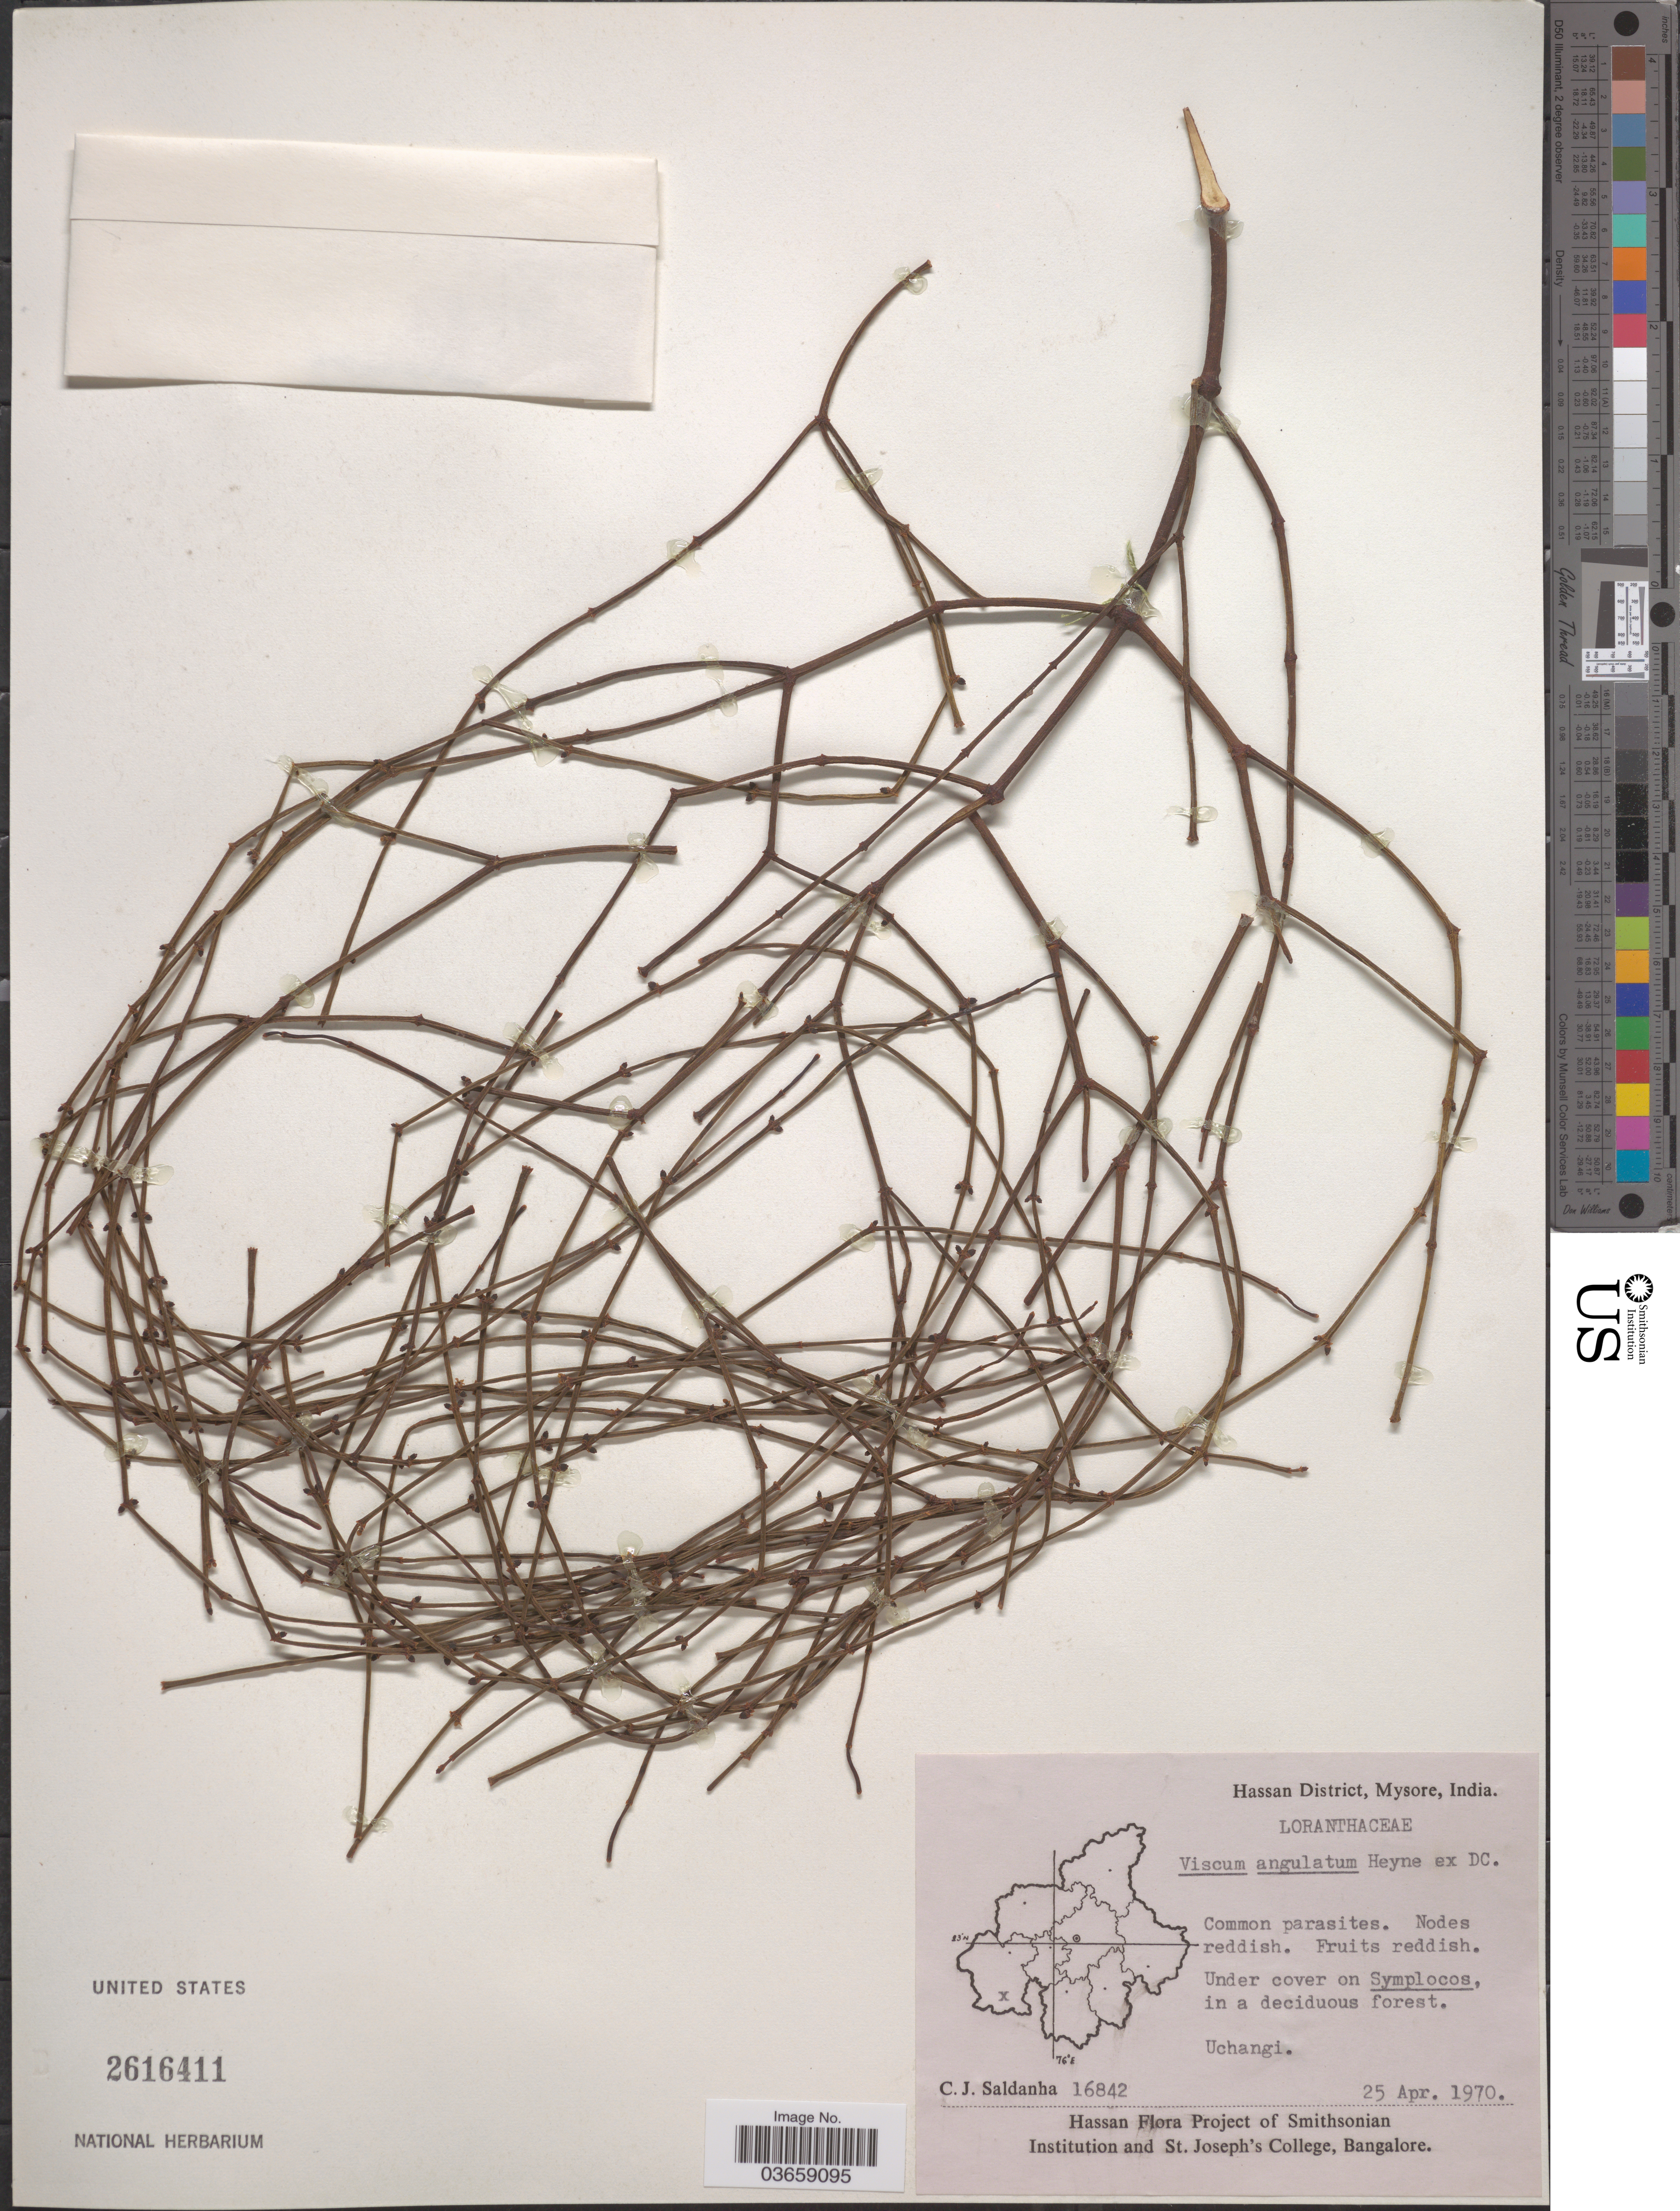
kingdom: Plantae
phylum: Tracheophyta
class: Magnoliopsida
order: Santalales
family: Viscaceae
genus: Viscum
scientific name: Viscum angulatum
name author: B. Heyne ex DC.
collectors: C. J. Saldanha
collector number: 16842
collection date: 1970-04-25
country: India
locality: Hassan District, Mysore. uchangi.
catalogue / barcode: US 2616411